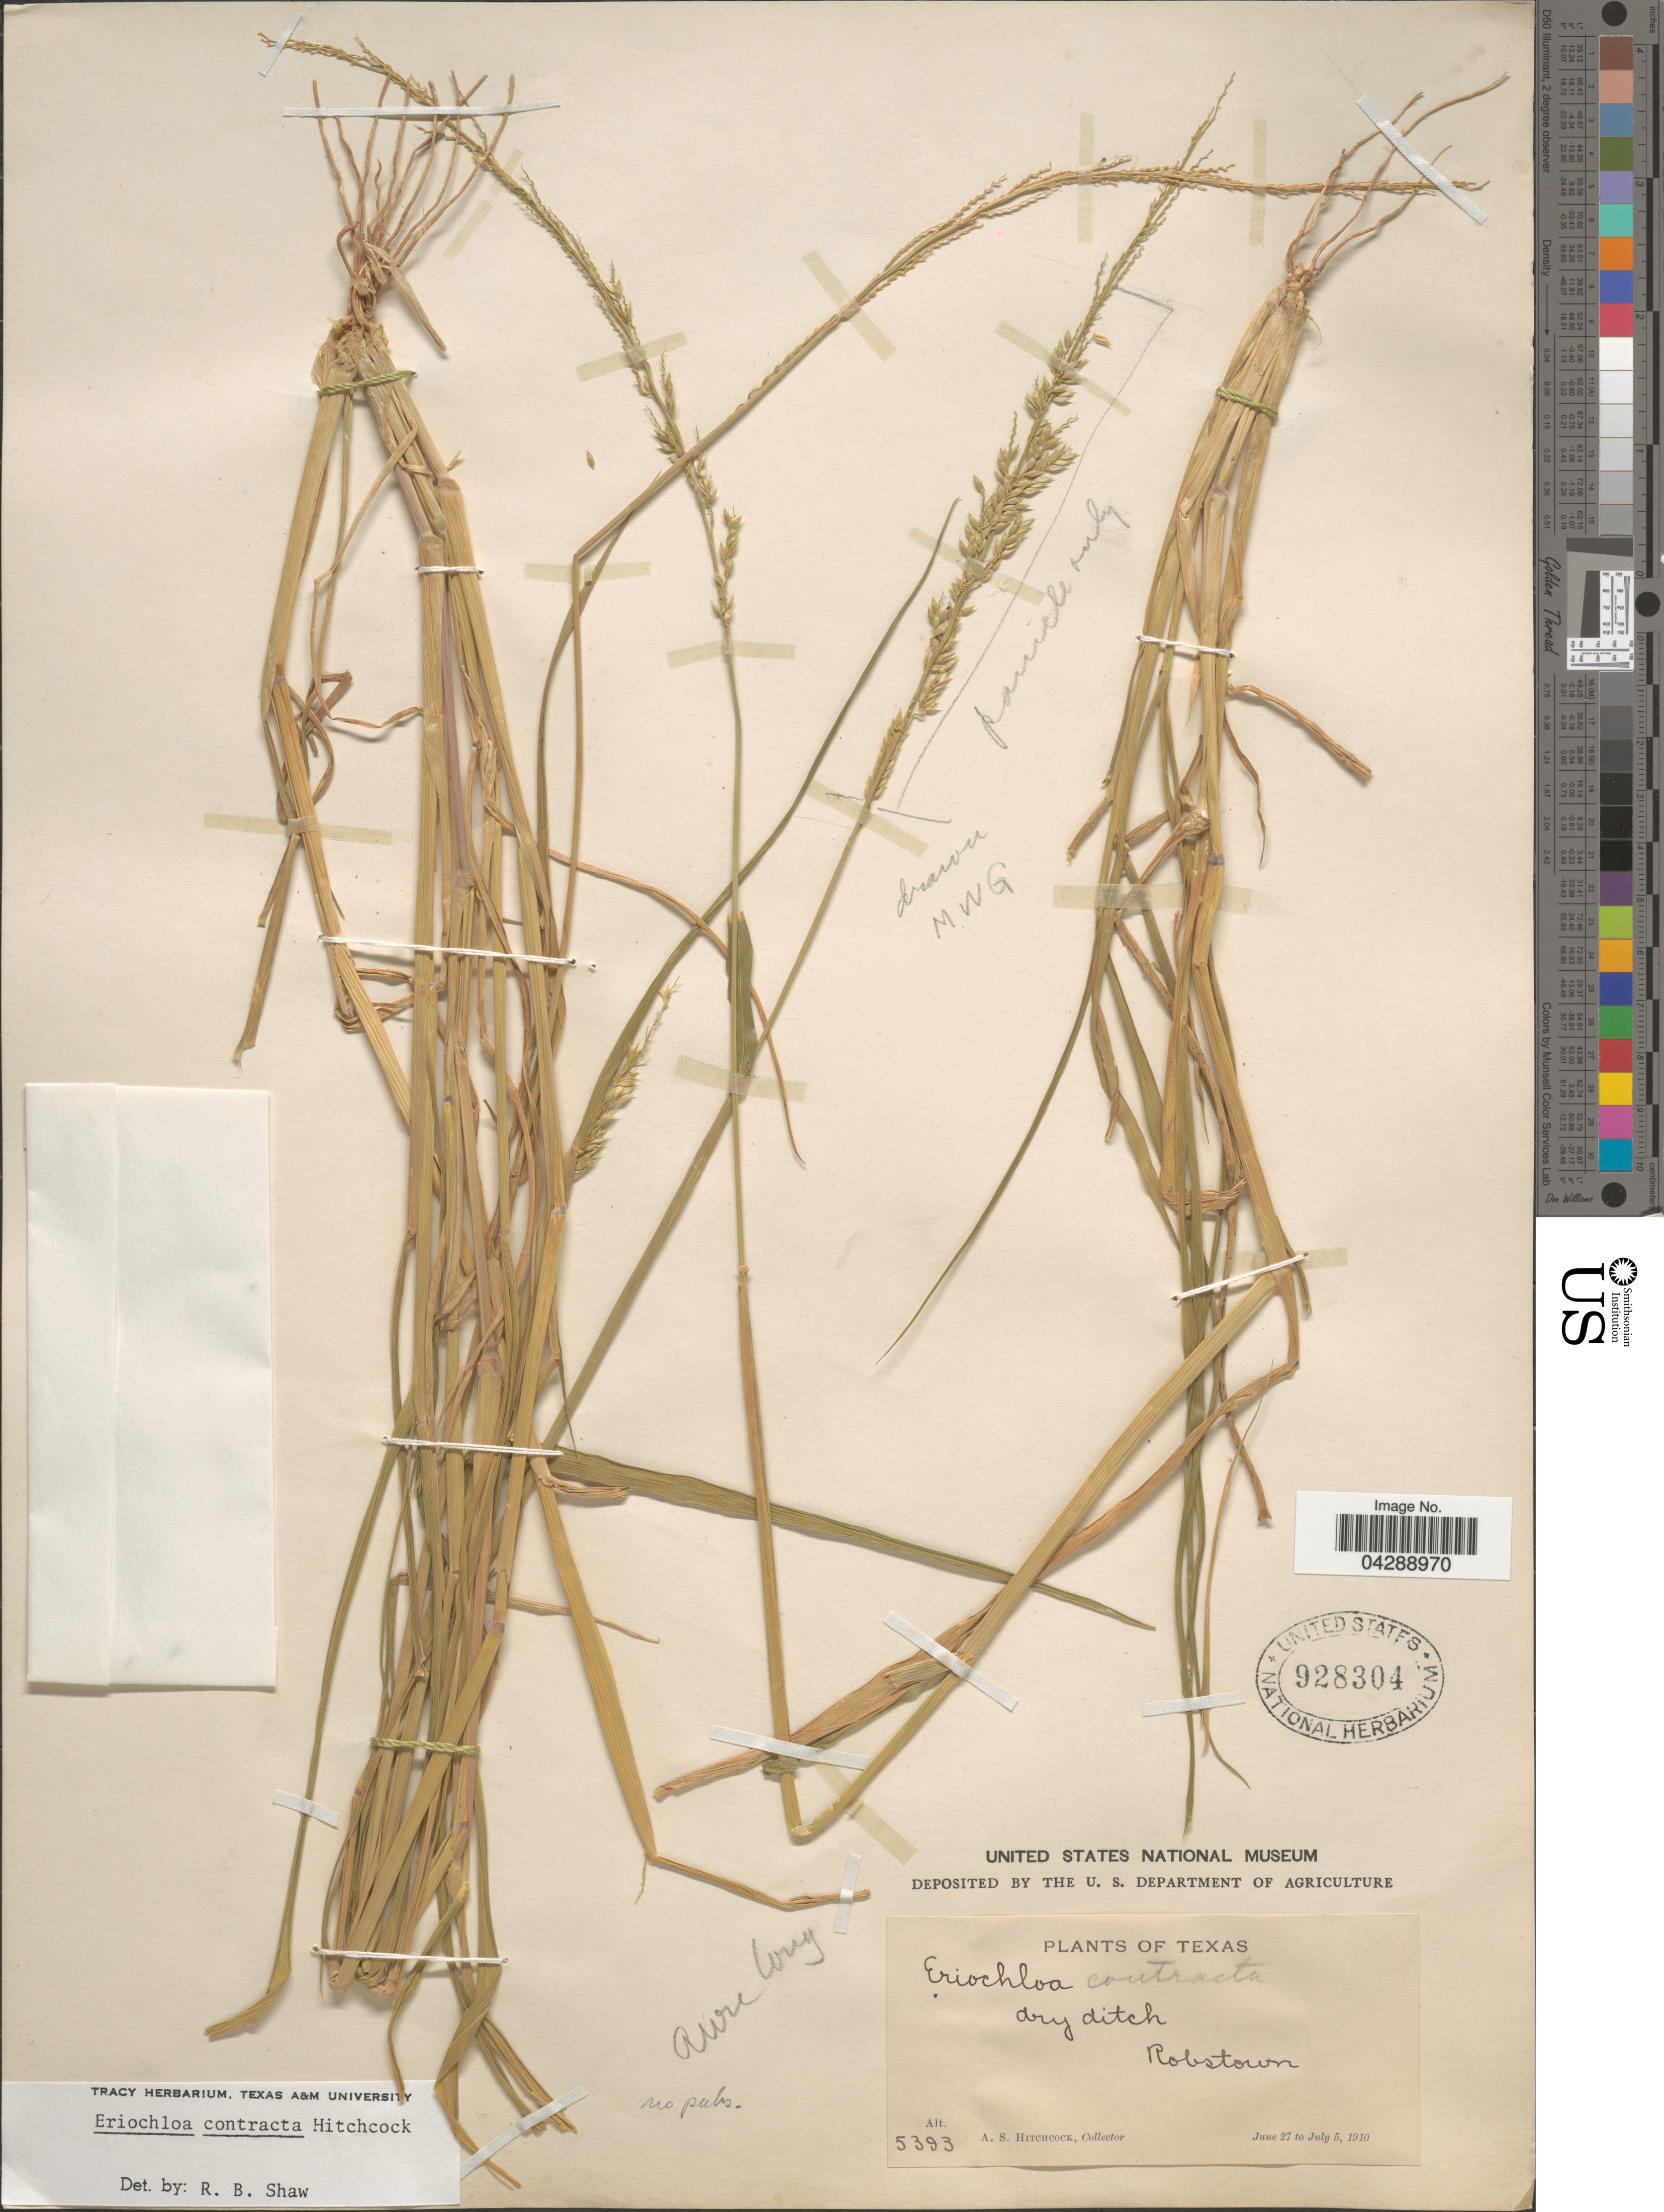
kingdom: Plantae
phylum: Tracheophyta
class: Liliopsida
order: Poales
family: Poaceae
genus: Eriochloa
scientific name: Eriochloa contracta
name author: Hitchc.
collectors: A. S. Hitchcock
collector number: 5393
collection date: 1910-06-27/1910-07-05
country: United States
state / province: Texas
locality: Robstown.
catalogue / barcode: US 928304